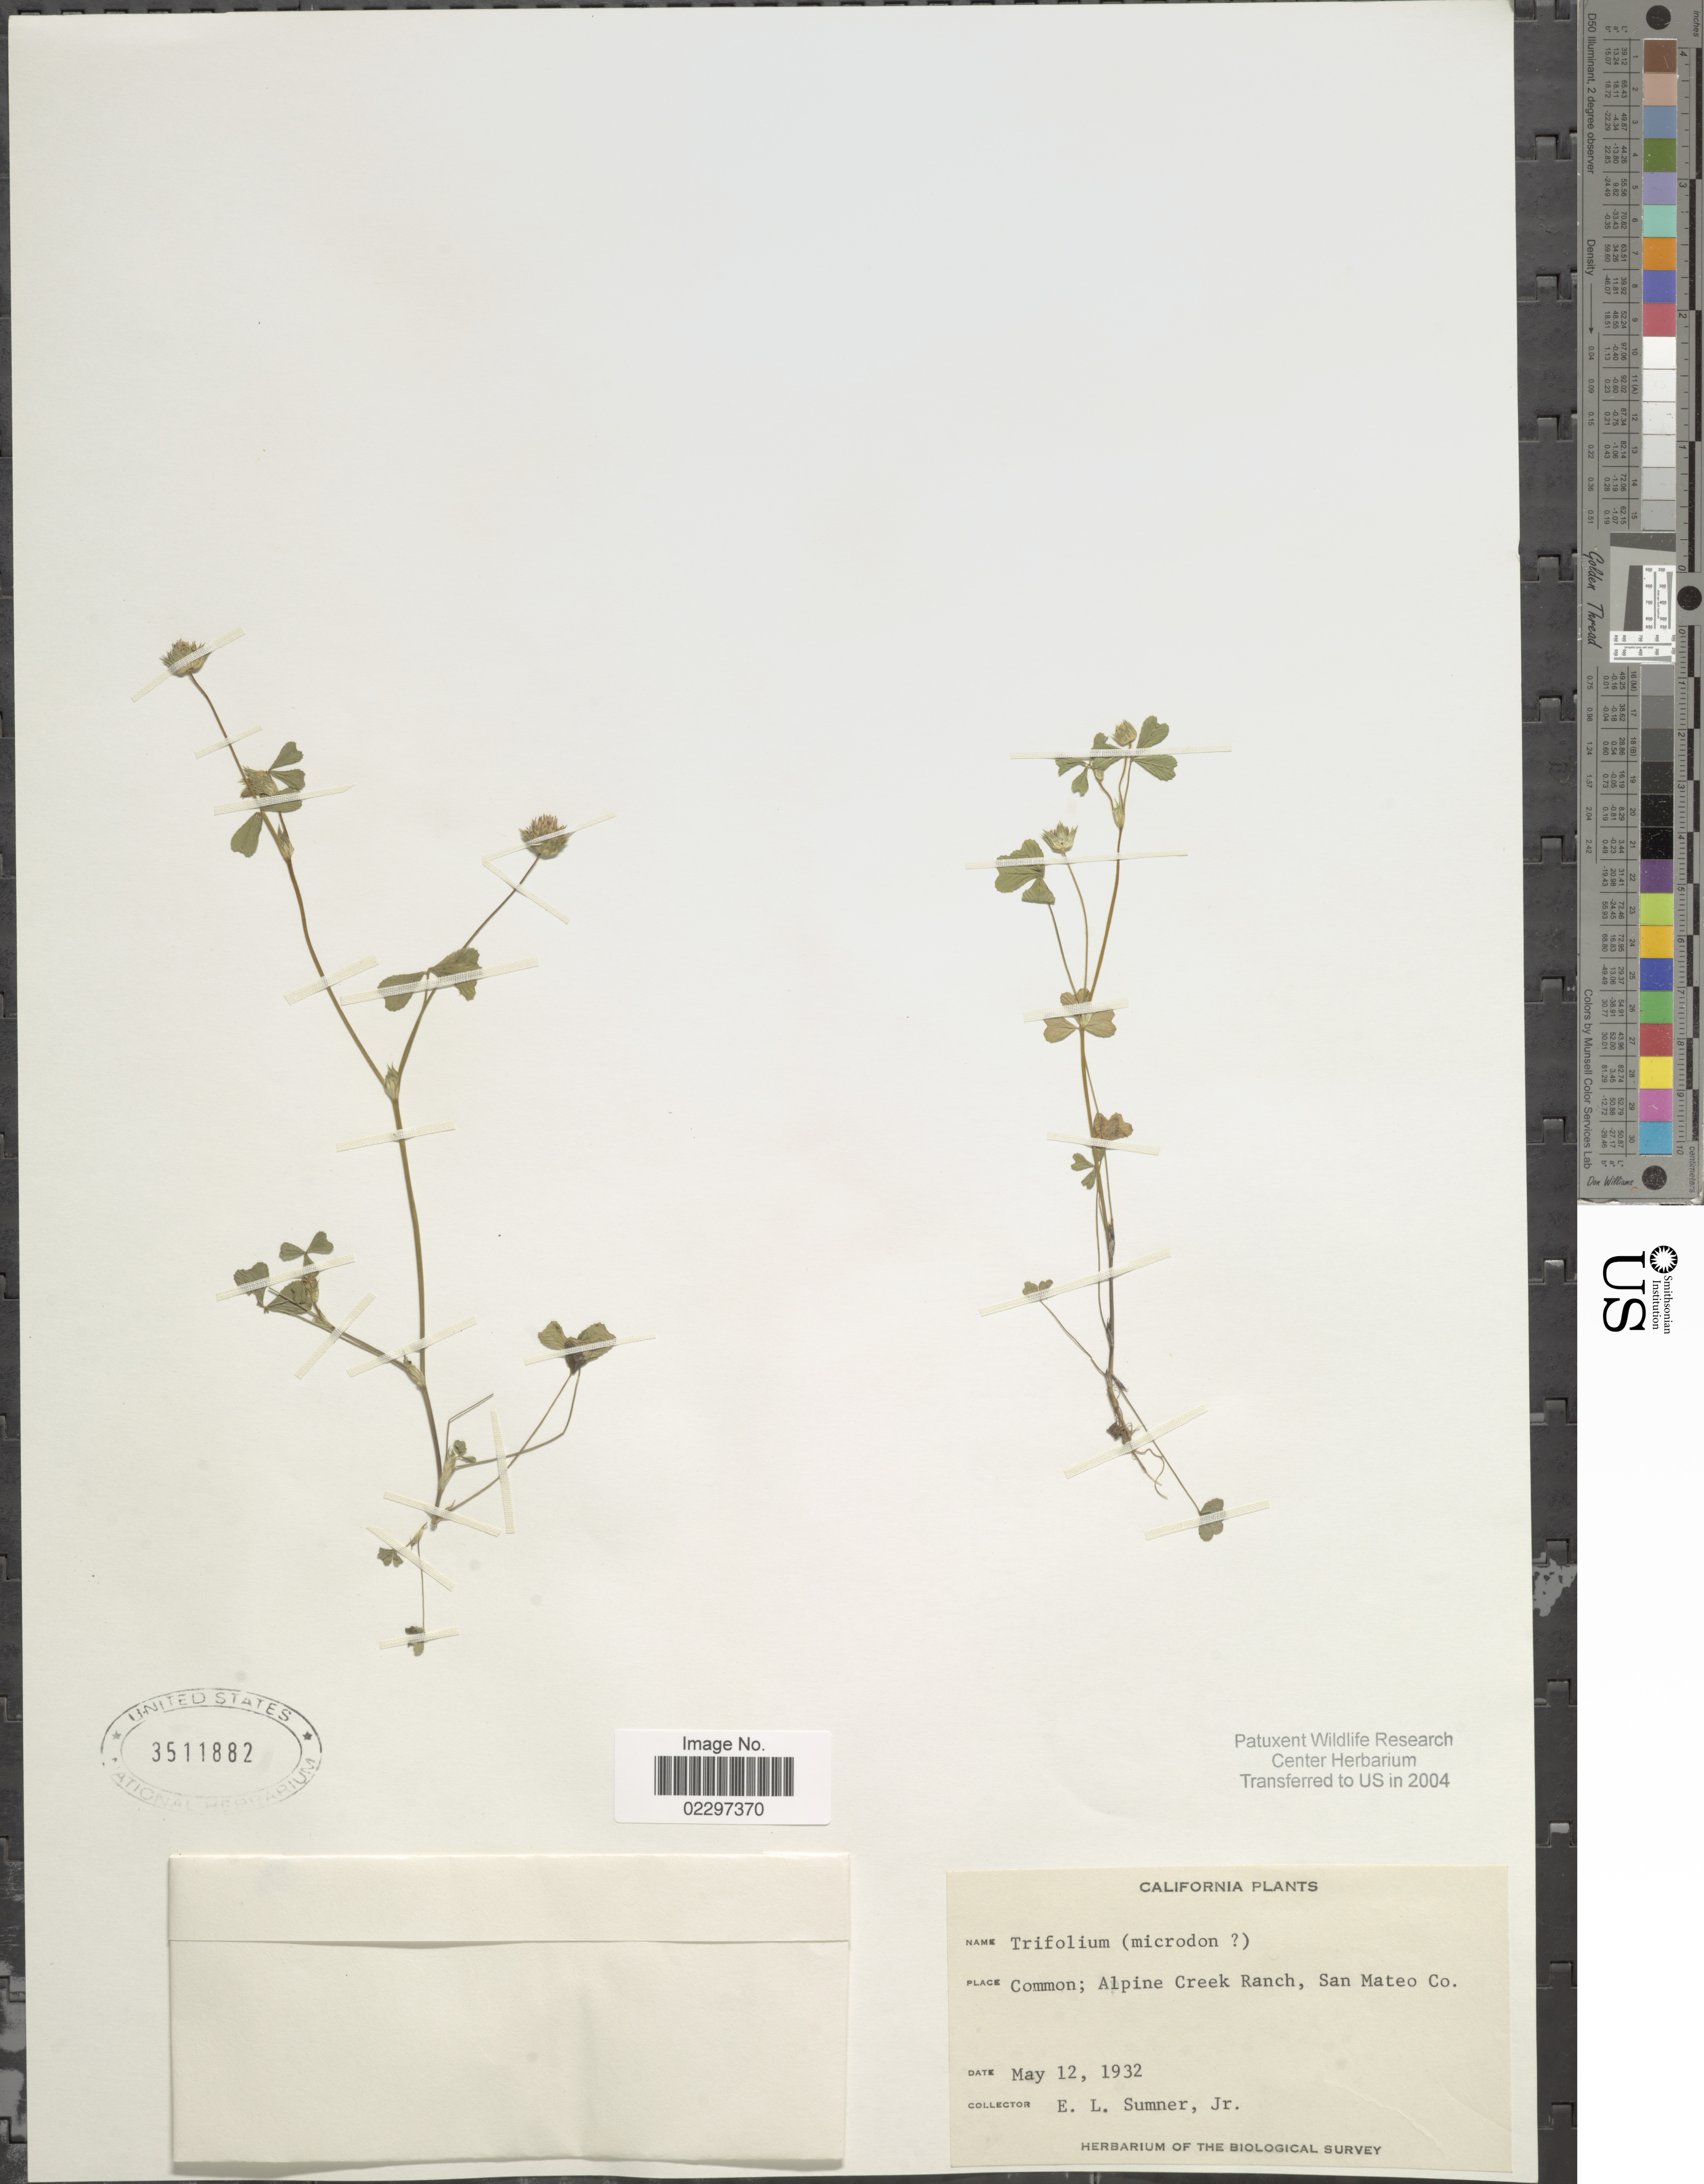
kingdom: Plantae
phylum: Tracheophyta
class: Magnoliopsida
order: Fabales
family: Fabaceae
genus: Trifolium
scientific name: Trifolium microdon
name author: Hook. & Arn.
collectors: E. Sumner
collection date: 1932-05-12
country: United States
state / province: California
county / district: San Mateo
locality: Common; Alpine Creek Ranch, San Mateo Co.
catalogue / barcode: US 3511882